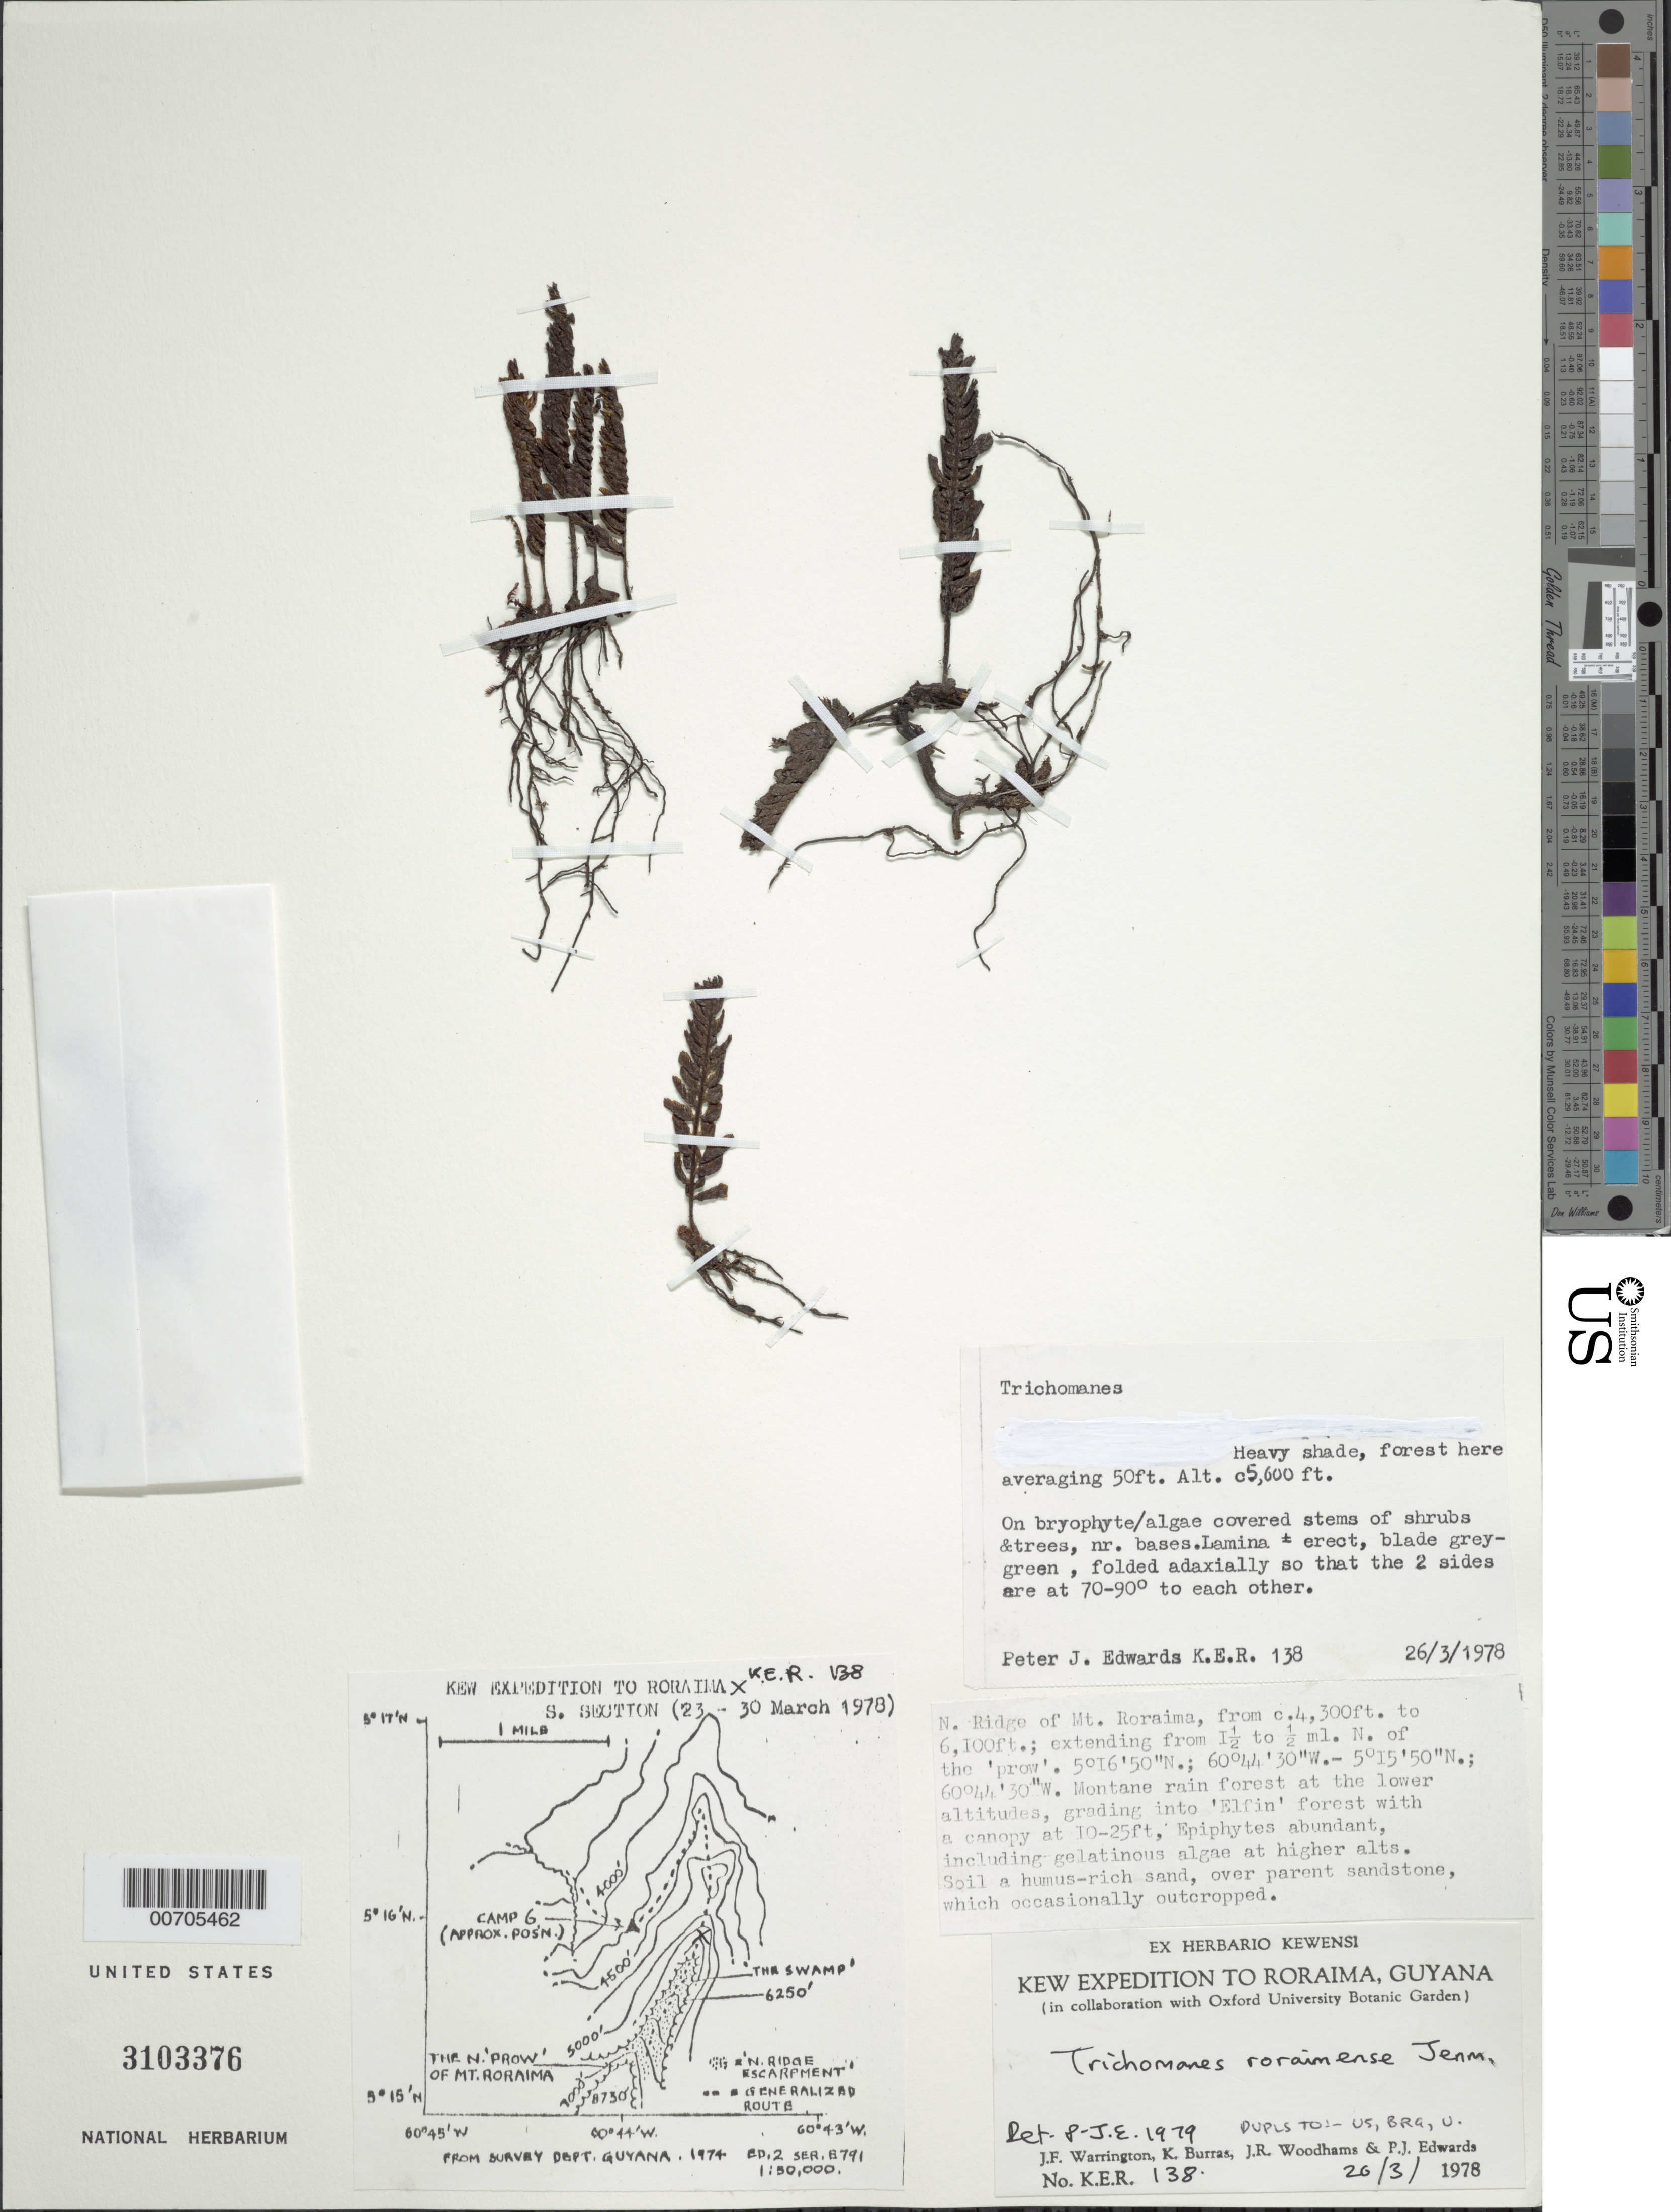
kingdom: Plantae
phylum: Tracheophyta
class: Polypodiopsida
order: Hymenophyllales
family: Hymenophyllaceae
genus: Trichomanes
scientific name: Trichomanes roraimense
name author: Jenman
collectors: J. Warrington, K. Burras, J. Woodhams & P. Edwards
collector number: KER 138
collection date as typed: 26-Mar-78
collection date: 1978-03-26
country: Guyana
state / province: Cuyuni-Mazaruni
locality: Mt. Roraima, N ridge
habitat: Montane rainforest, grading into elfin forest; heavy shade, forest averaging 50 ft. high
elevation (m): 1707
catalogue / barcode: US 3103376